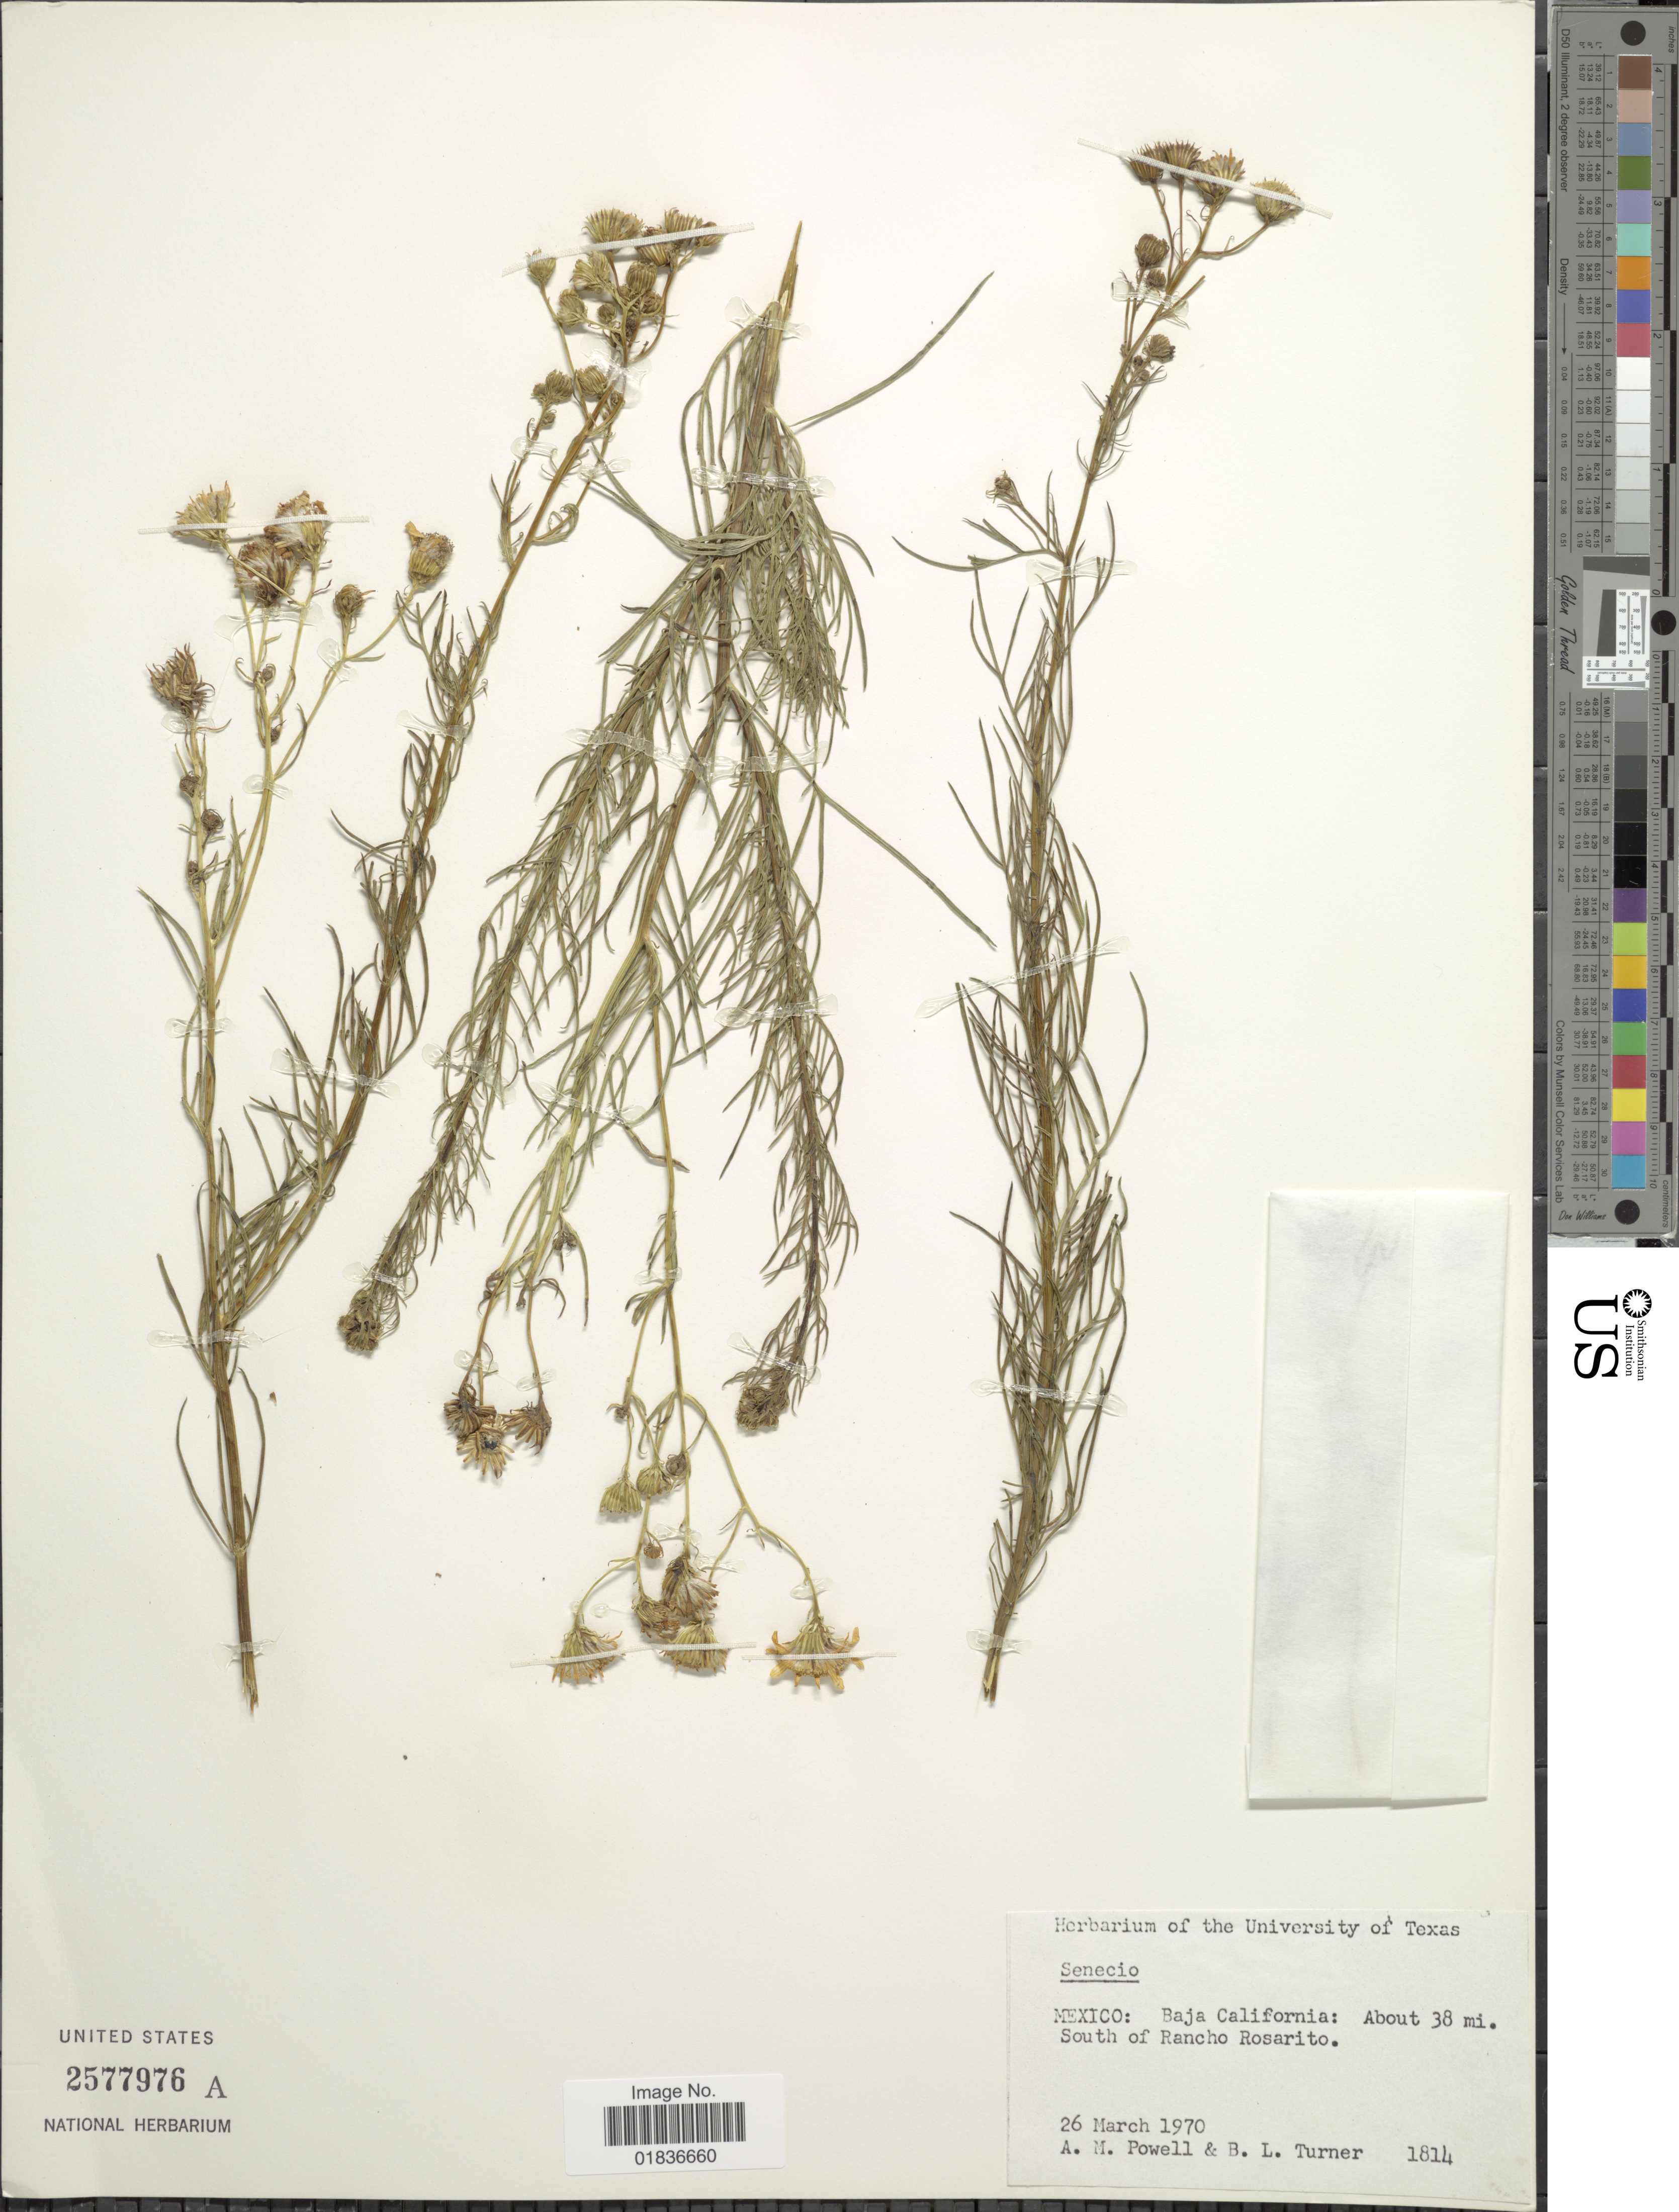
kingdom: Plantae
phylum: Tracheophyta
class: Magnoliopsida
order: Asterales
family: Asteraceae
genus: Senecio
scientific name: Senecio sp.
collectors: A. M. Powell & B. L. Turner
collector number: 1814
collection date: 1970-03-26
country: Mexico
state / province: Baja California Norte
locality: Baja California: About 38 mi. South of Rancho Rosarito.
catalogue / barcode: US 2577976A